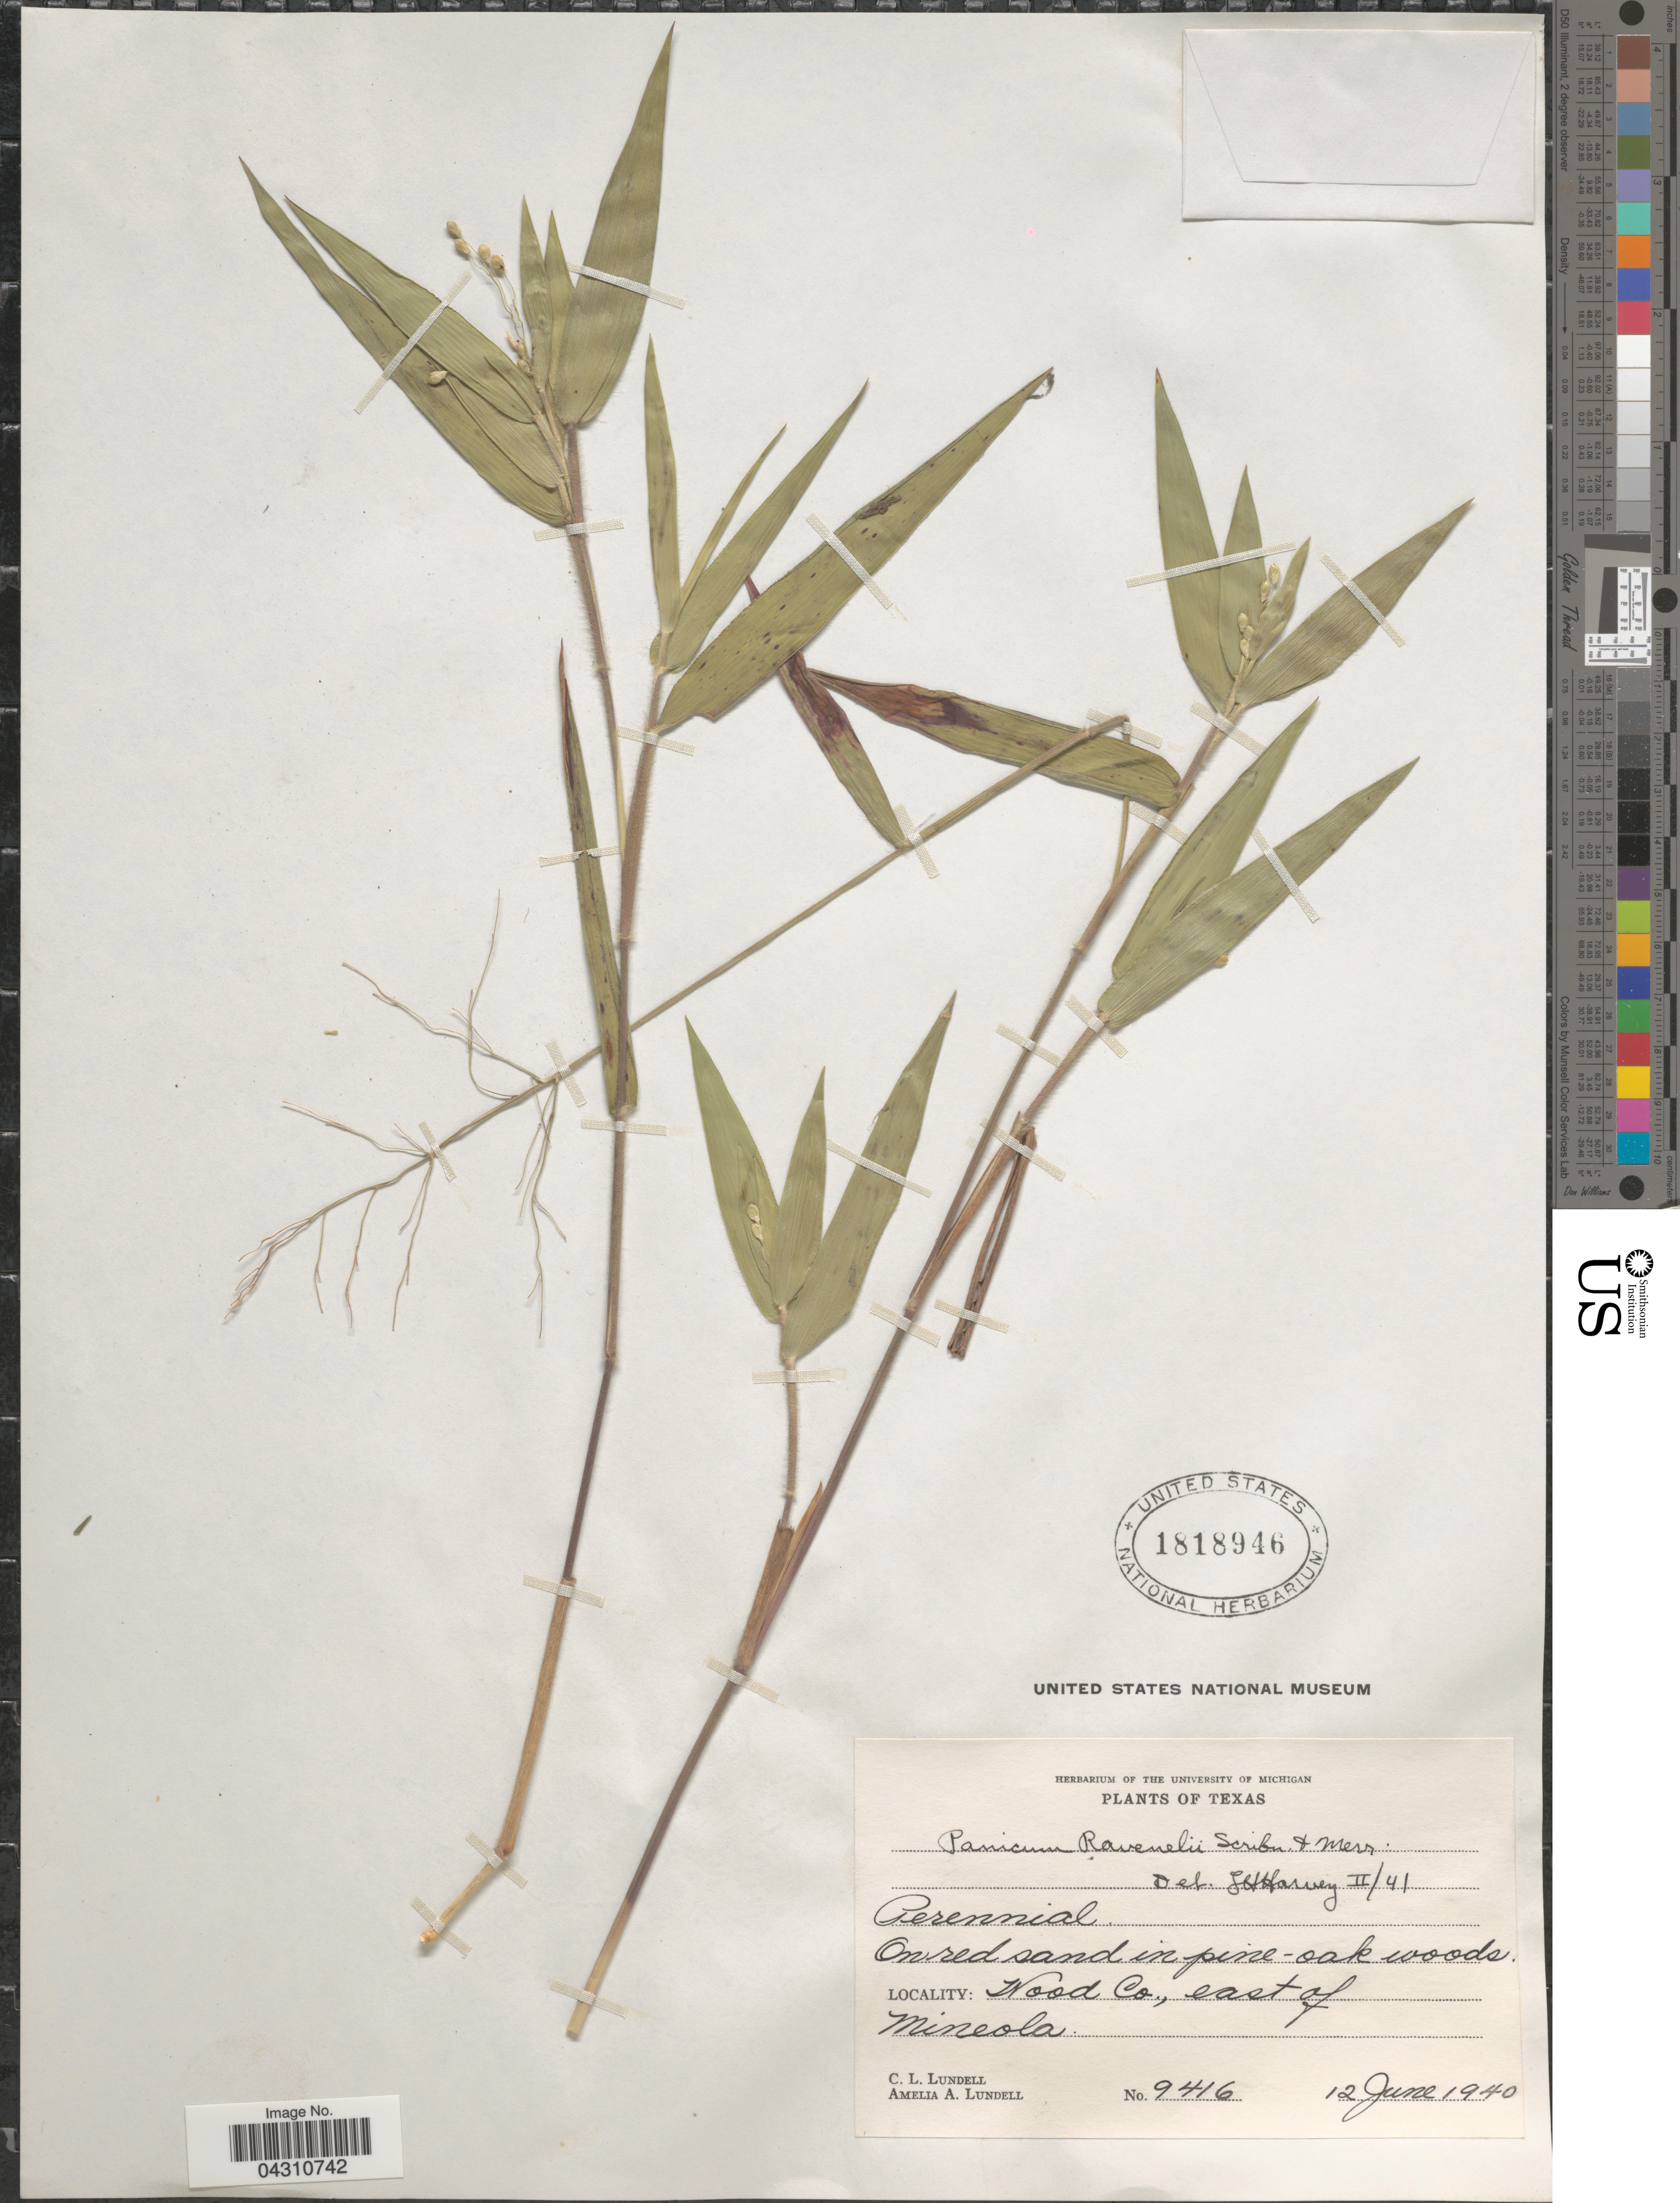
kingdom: Plantae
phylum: Tracheophyta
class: Liliopsida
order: Poales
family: Poaceae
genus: Dichanthelium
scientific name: Dichanthelium ravenelii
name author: (Scribn. & Merr.) Gould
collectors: C. L. Lundell & A. A. Lundell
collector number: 9416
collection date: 1940-06-12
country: United States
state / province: Texas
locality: Wood Co., east of Mineola.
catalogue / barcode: US 1818946